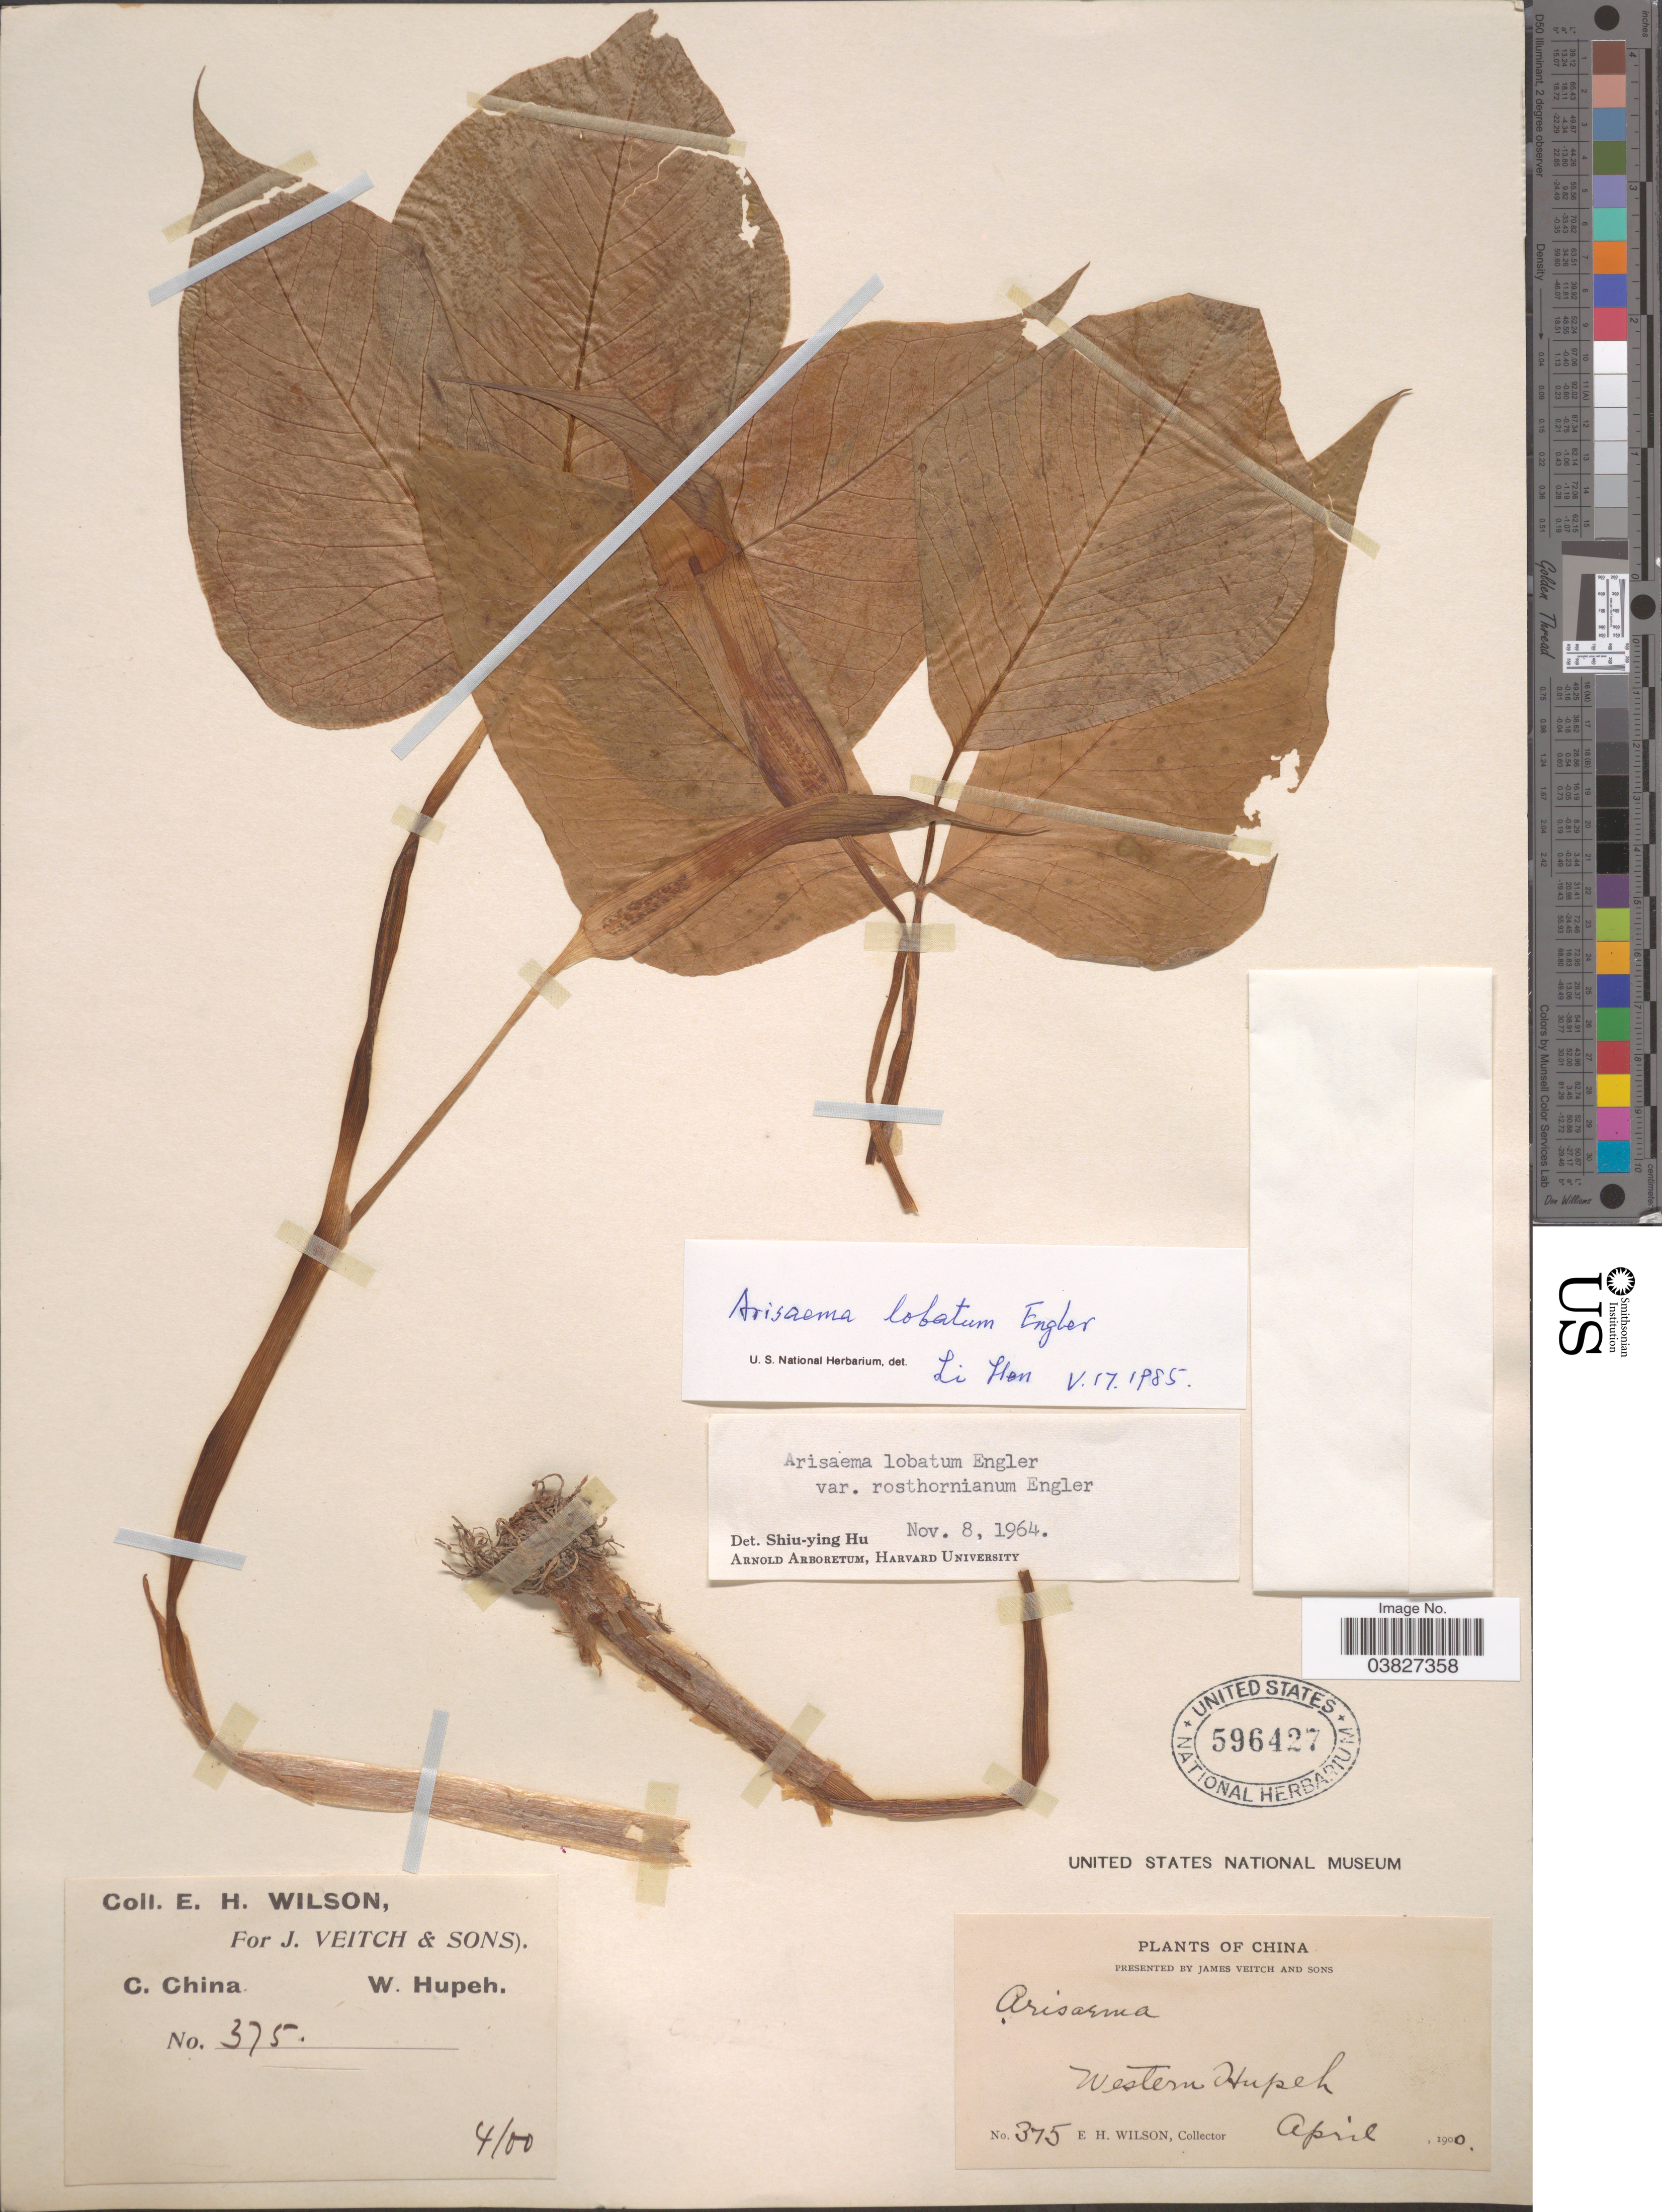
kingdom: Plantae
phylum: Tracheophyta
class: Liliopsida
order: Alismatales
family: Araceae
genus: Arisaema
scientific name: Arisaema lobatum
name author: Engl.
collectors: E. Wilson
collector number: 375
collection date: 1900-04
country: China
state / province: Hubei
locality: Western Hupeh. C. China.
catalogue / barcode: US 596427